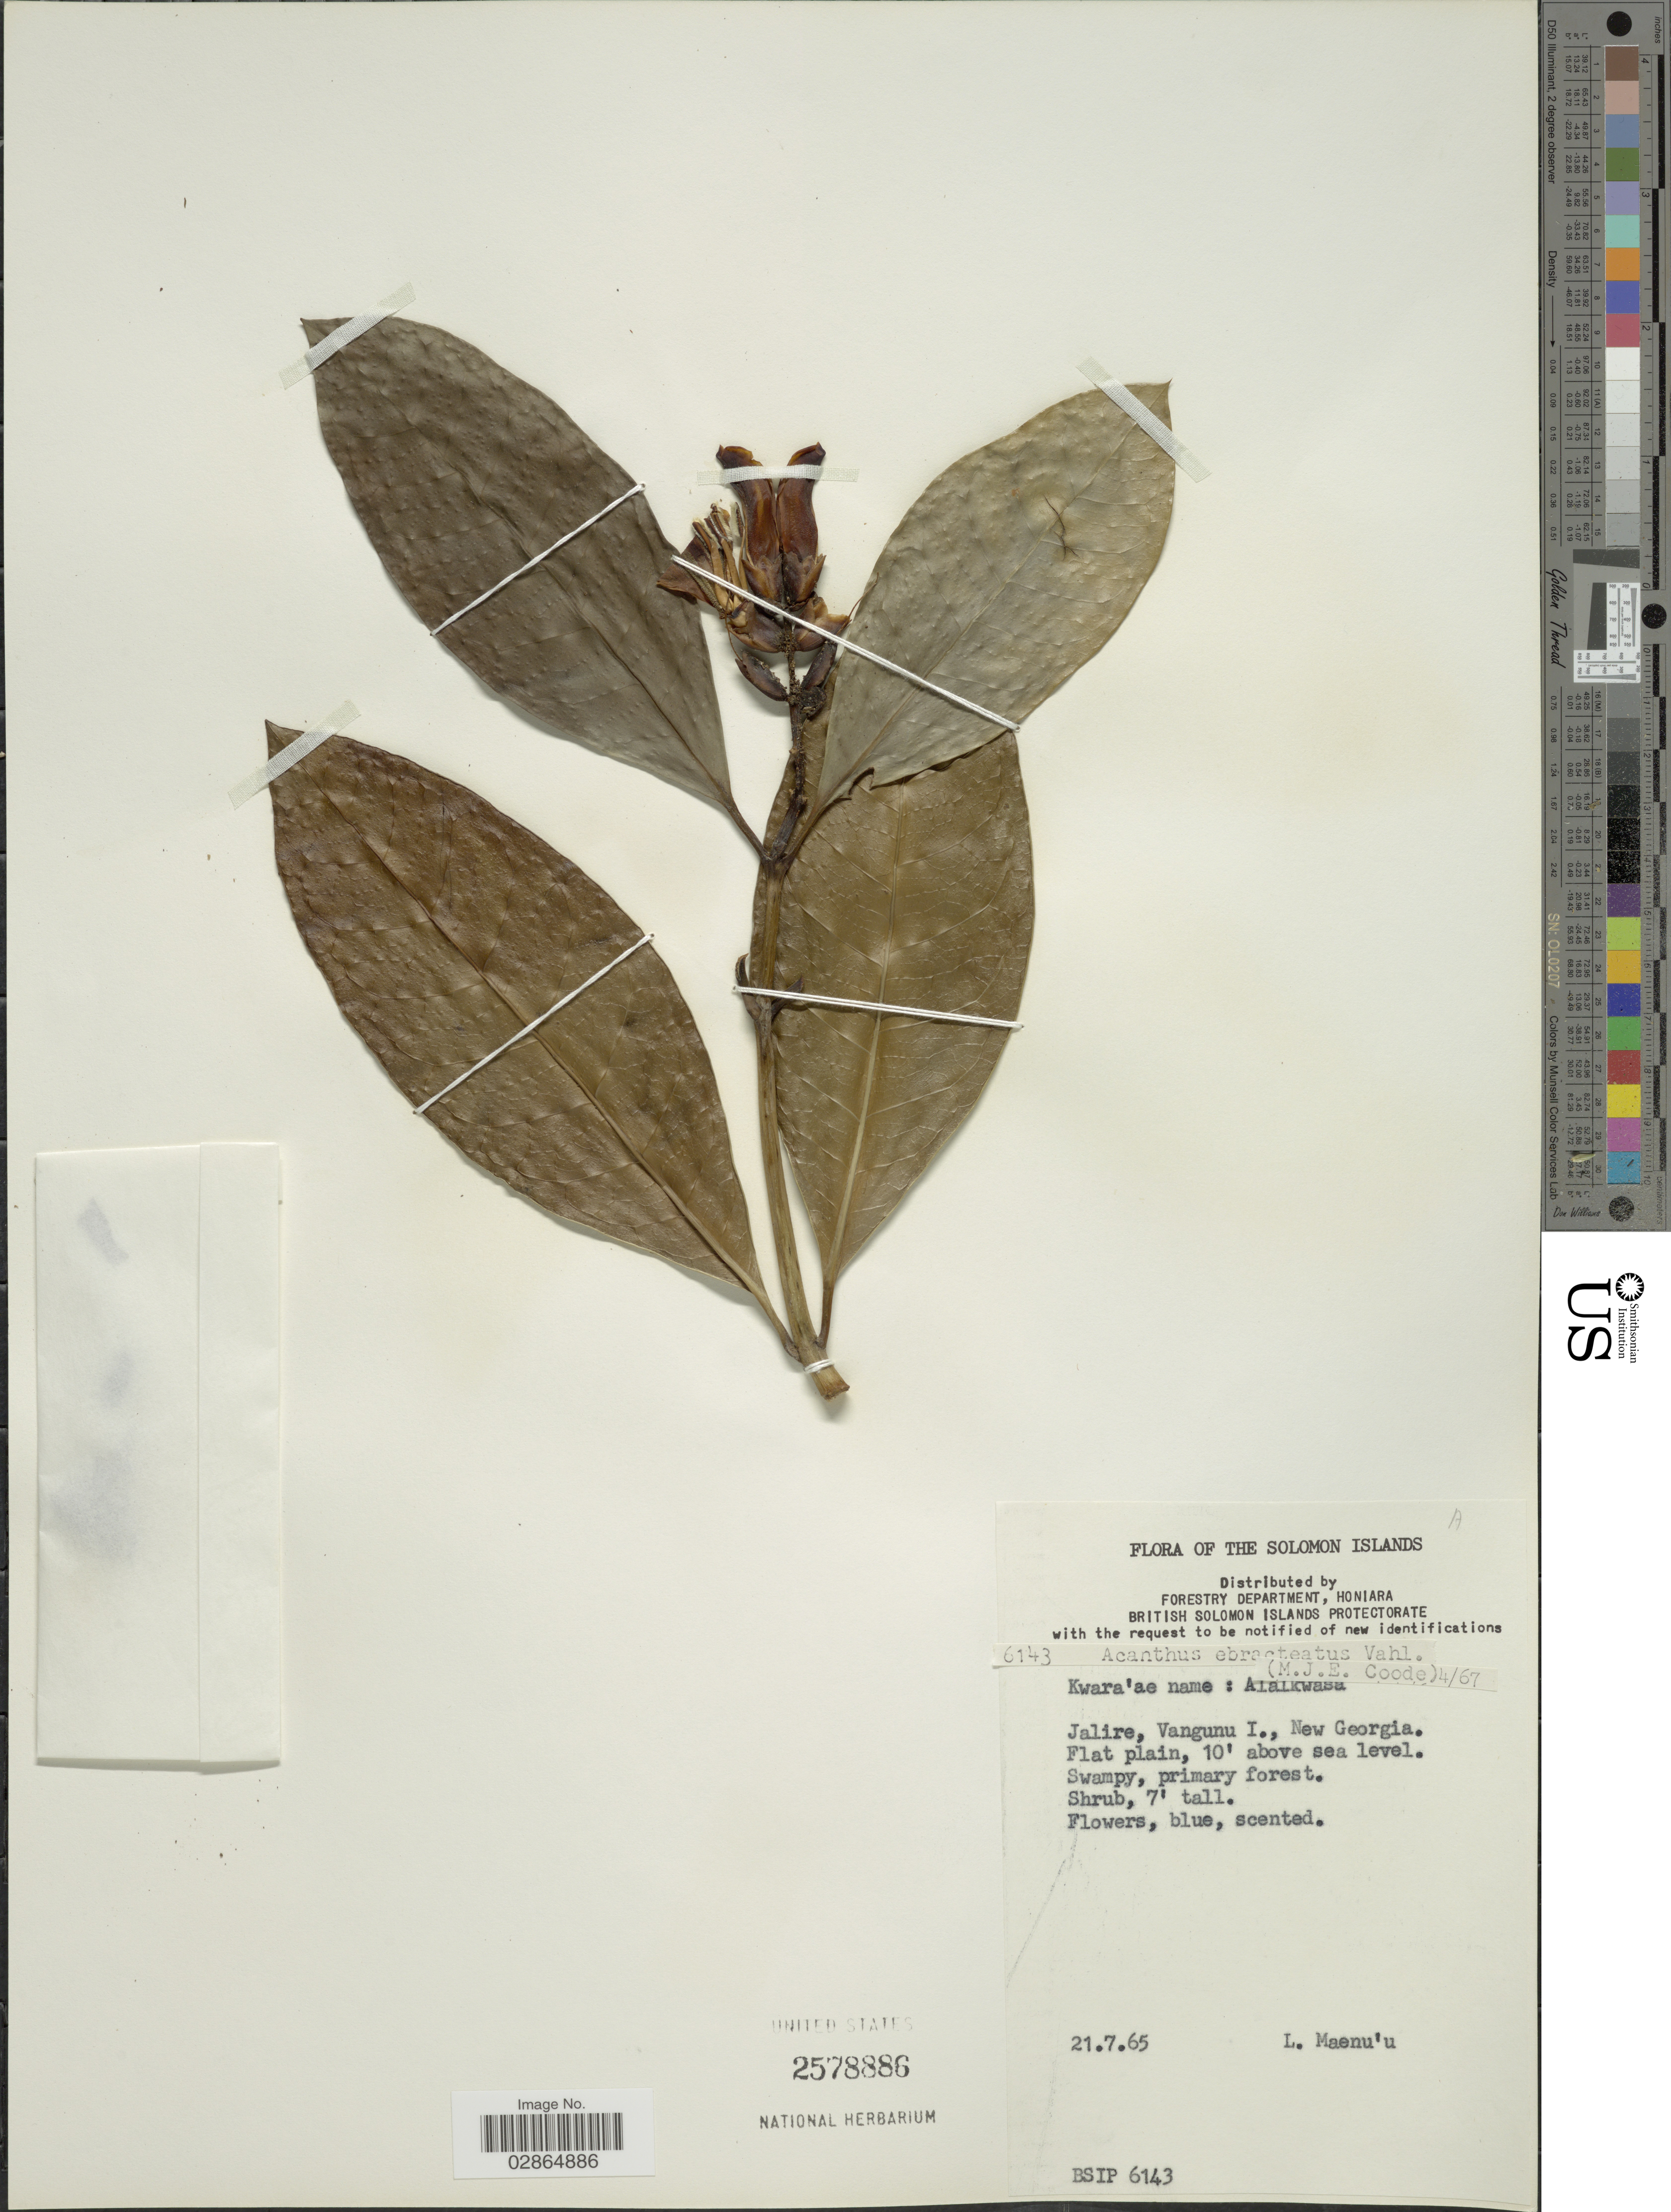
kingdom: Plantae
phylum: Tracheophyta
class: Magnoliopsida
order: Lamiales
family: Acanthaceae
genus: Acanthus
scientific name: Acanthus ebracteatus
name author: Vahl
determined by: Wagner, W. L., (BOT), Smithsonian Institution - National Museum of Natural History (UNITED STATES)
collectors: L. Maenu'u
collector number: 6143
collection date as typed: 21/7/65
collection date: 1965-07-21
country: Solomon Islands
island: Vangunu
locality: The Solomon Islands, Jalire, Vangunu I., New Georgia, Flat plain.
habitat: Swampy, primary forest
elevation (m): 3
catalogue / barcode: US 2578886